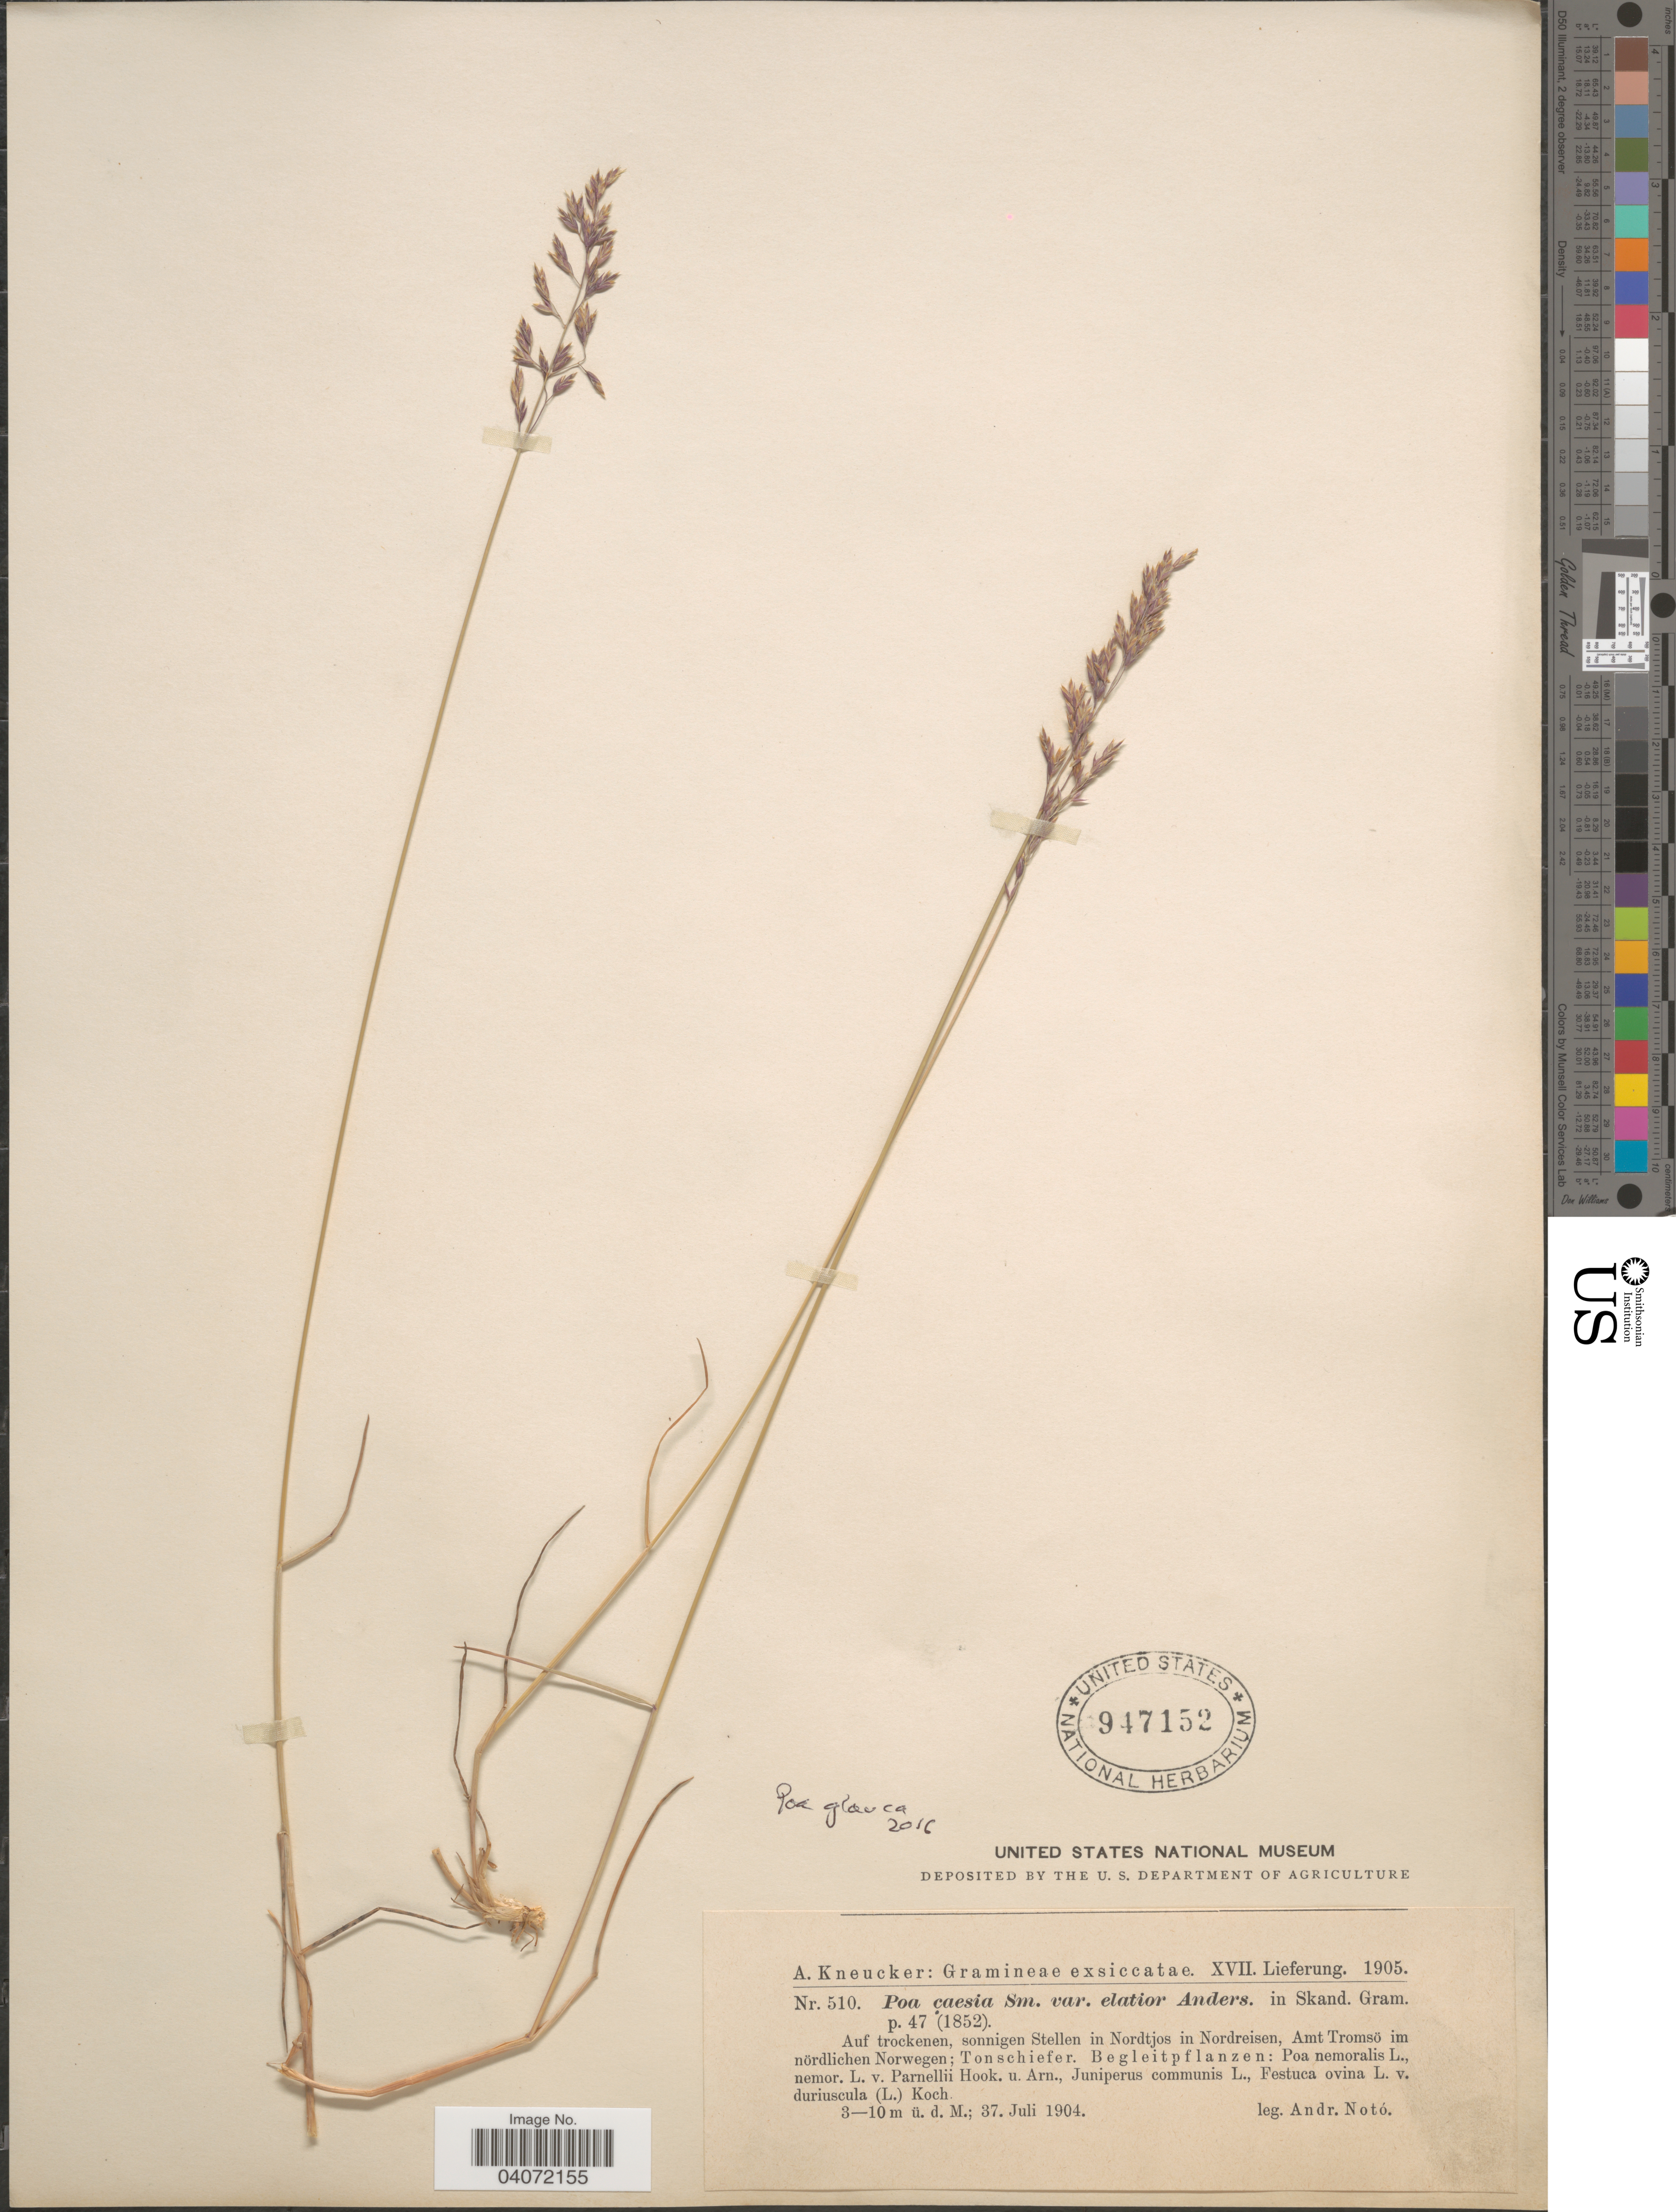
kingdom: Plantae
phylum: Tracheophyta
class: Liliopsida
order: Poales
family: Poaceae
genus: Poa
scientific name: Poa glauca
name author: Vahl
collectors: A. Noto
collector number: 510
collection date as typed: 37. Juli 1904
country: Norway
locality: Auf trockenen, sonnigen Stellen in Nordtjos in Nordreisen, Amt Tromsö im nördlichen Norwegen; Tonschiefer.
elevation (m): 3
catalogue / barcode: US 947152